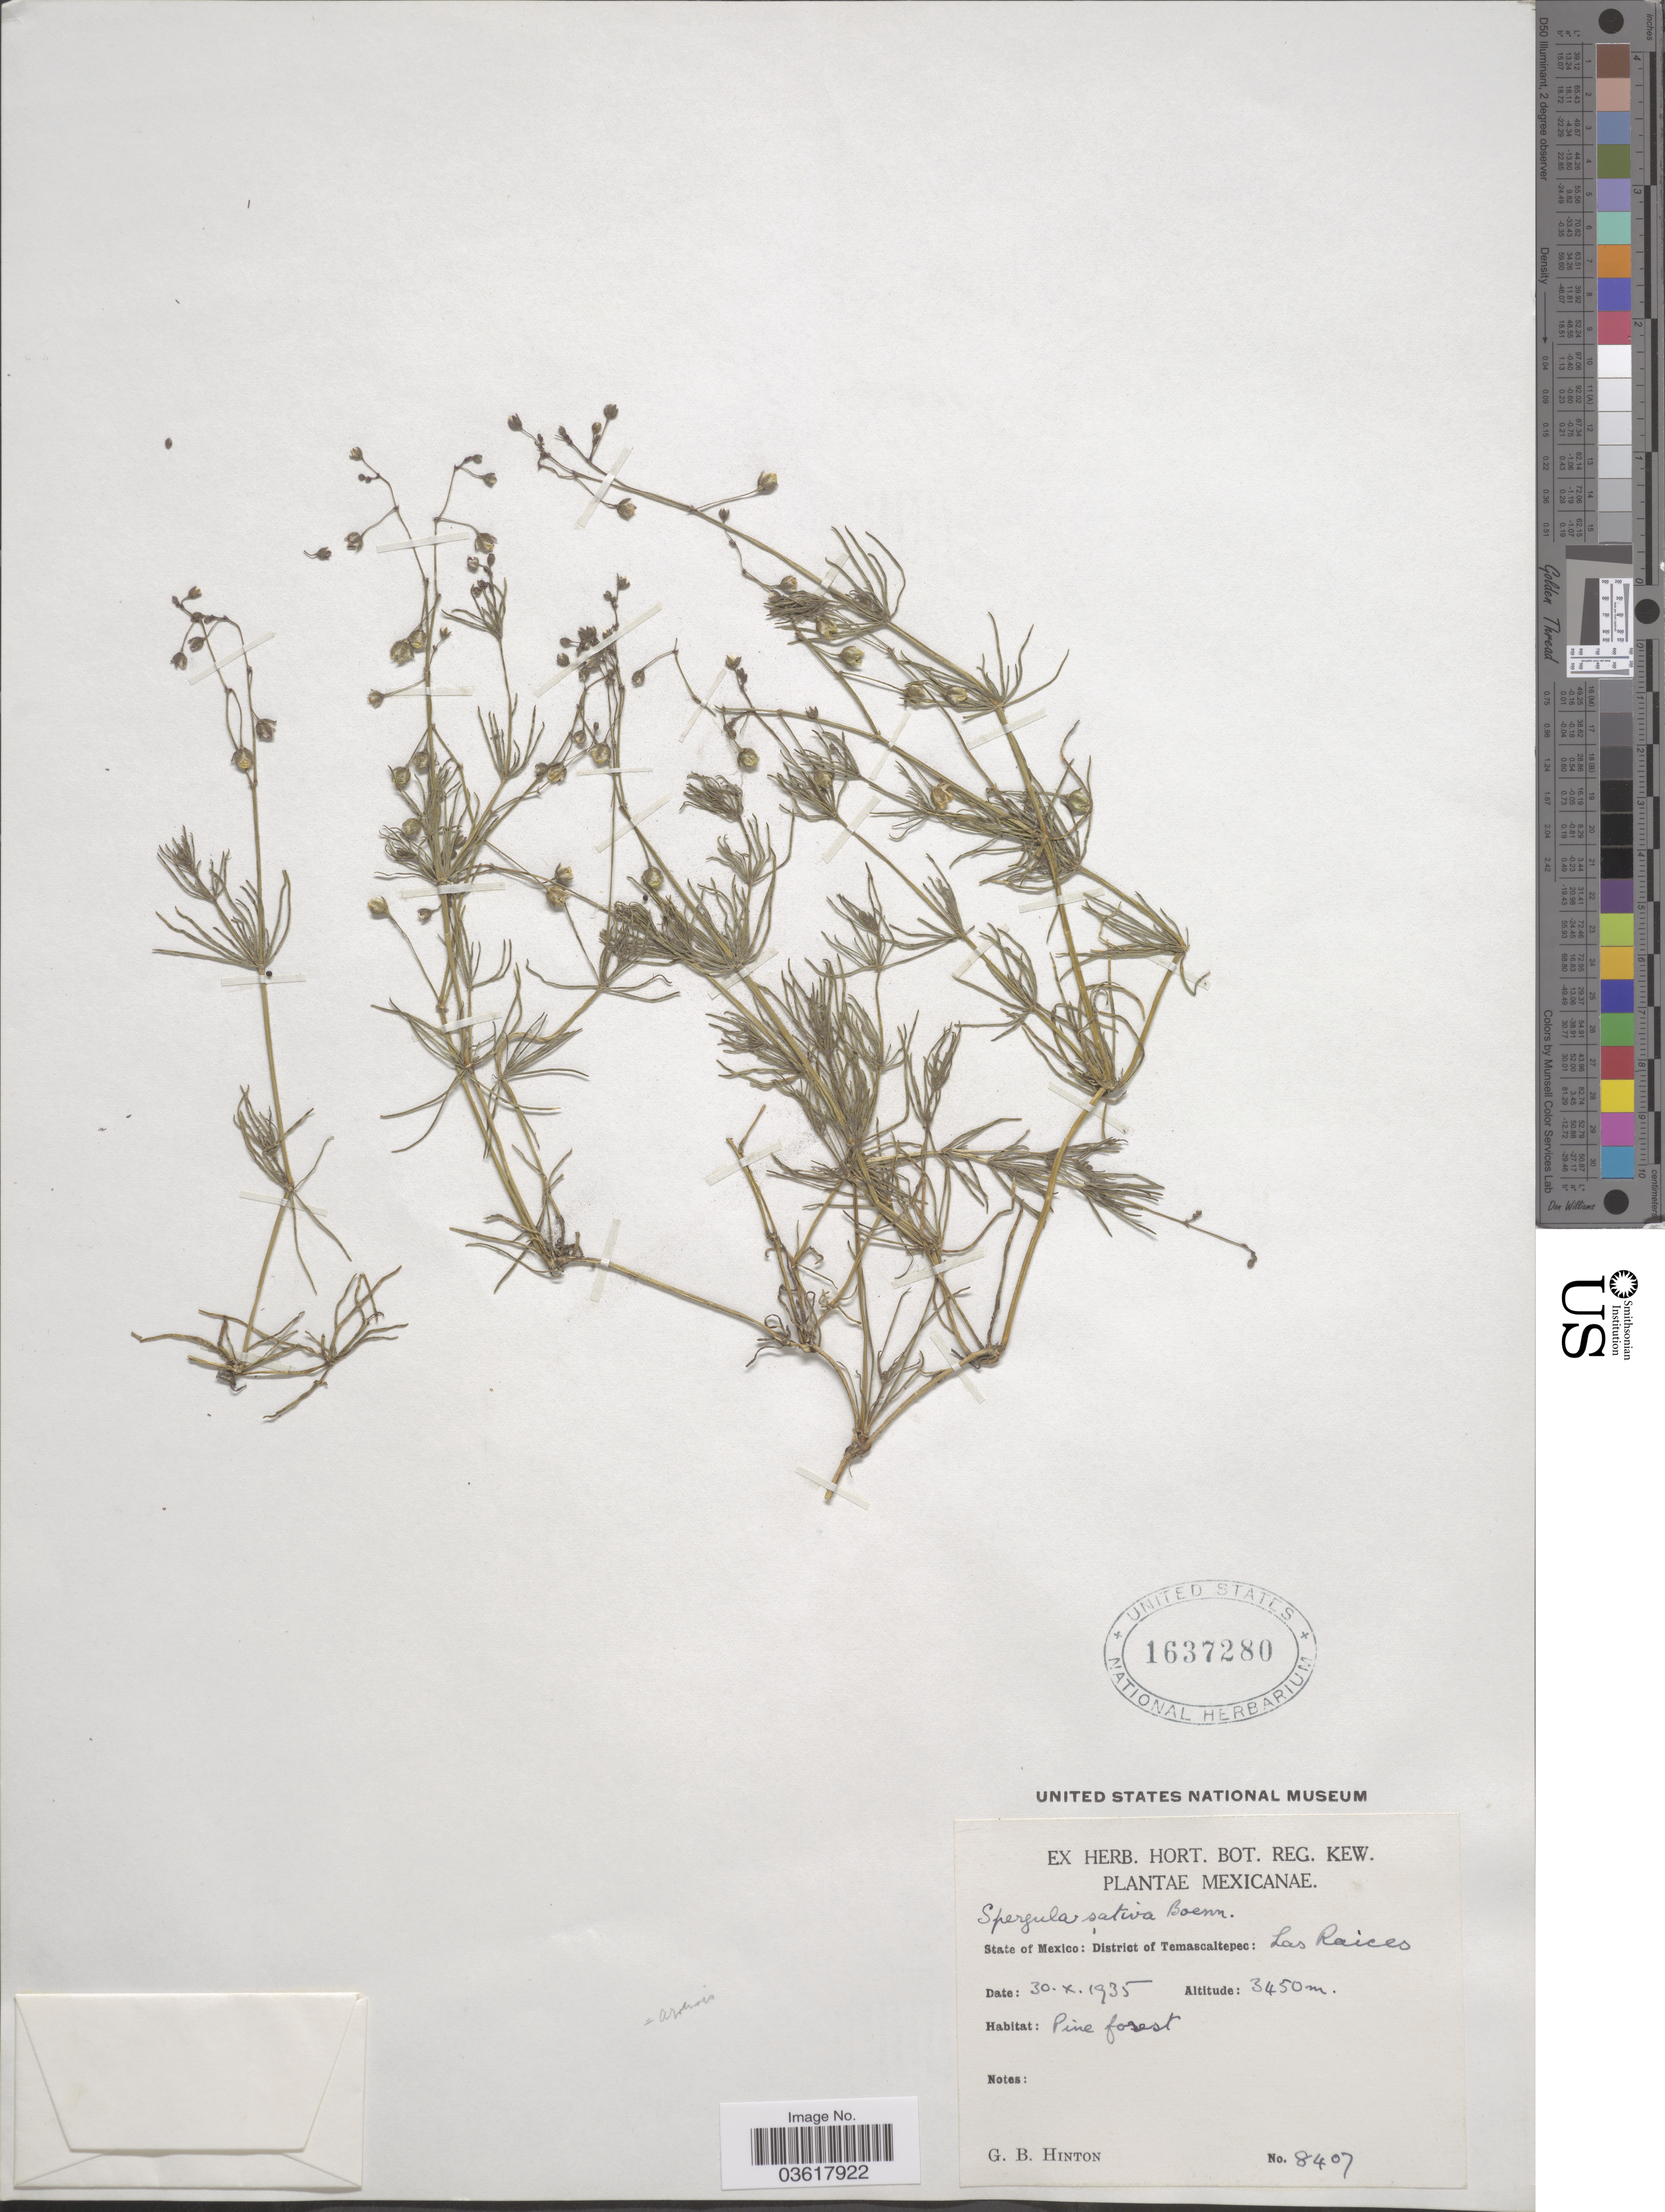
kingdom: Plantae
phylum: Tracheophyta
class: Magnoliopsida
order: Caryophyllales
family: Caryophyllaceae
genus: Spergula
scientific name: Spergula sativa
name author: Boen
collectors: G. B. Hinton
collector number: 8407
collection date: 1935-10-30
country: Mexico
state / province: México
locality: District of Temascaltepec: Las Raices.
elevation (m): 3450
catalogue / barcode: US 1637280